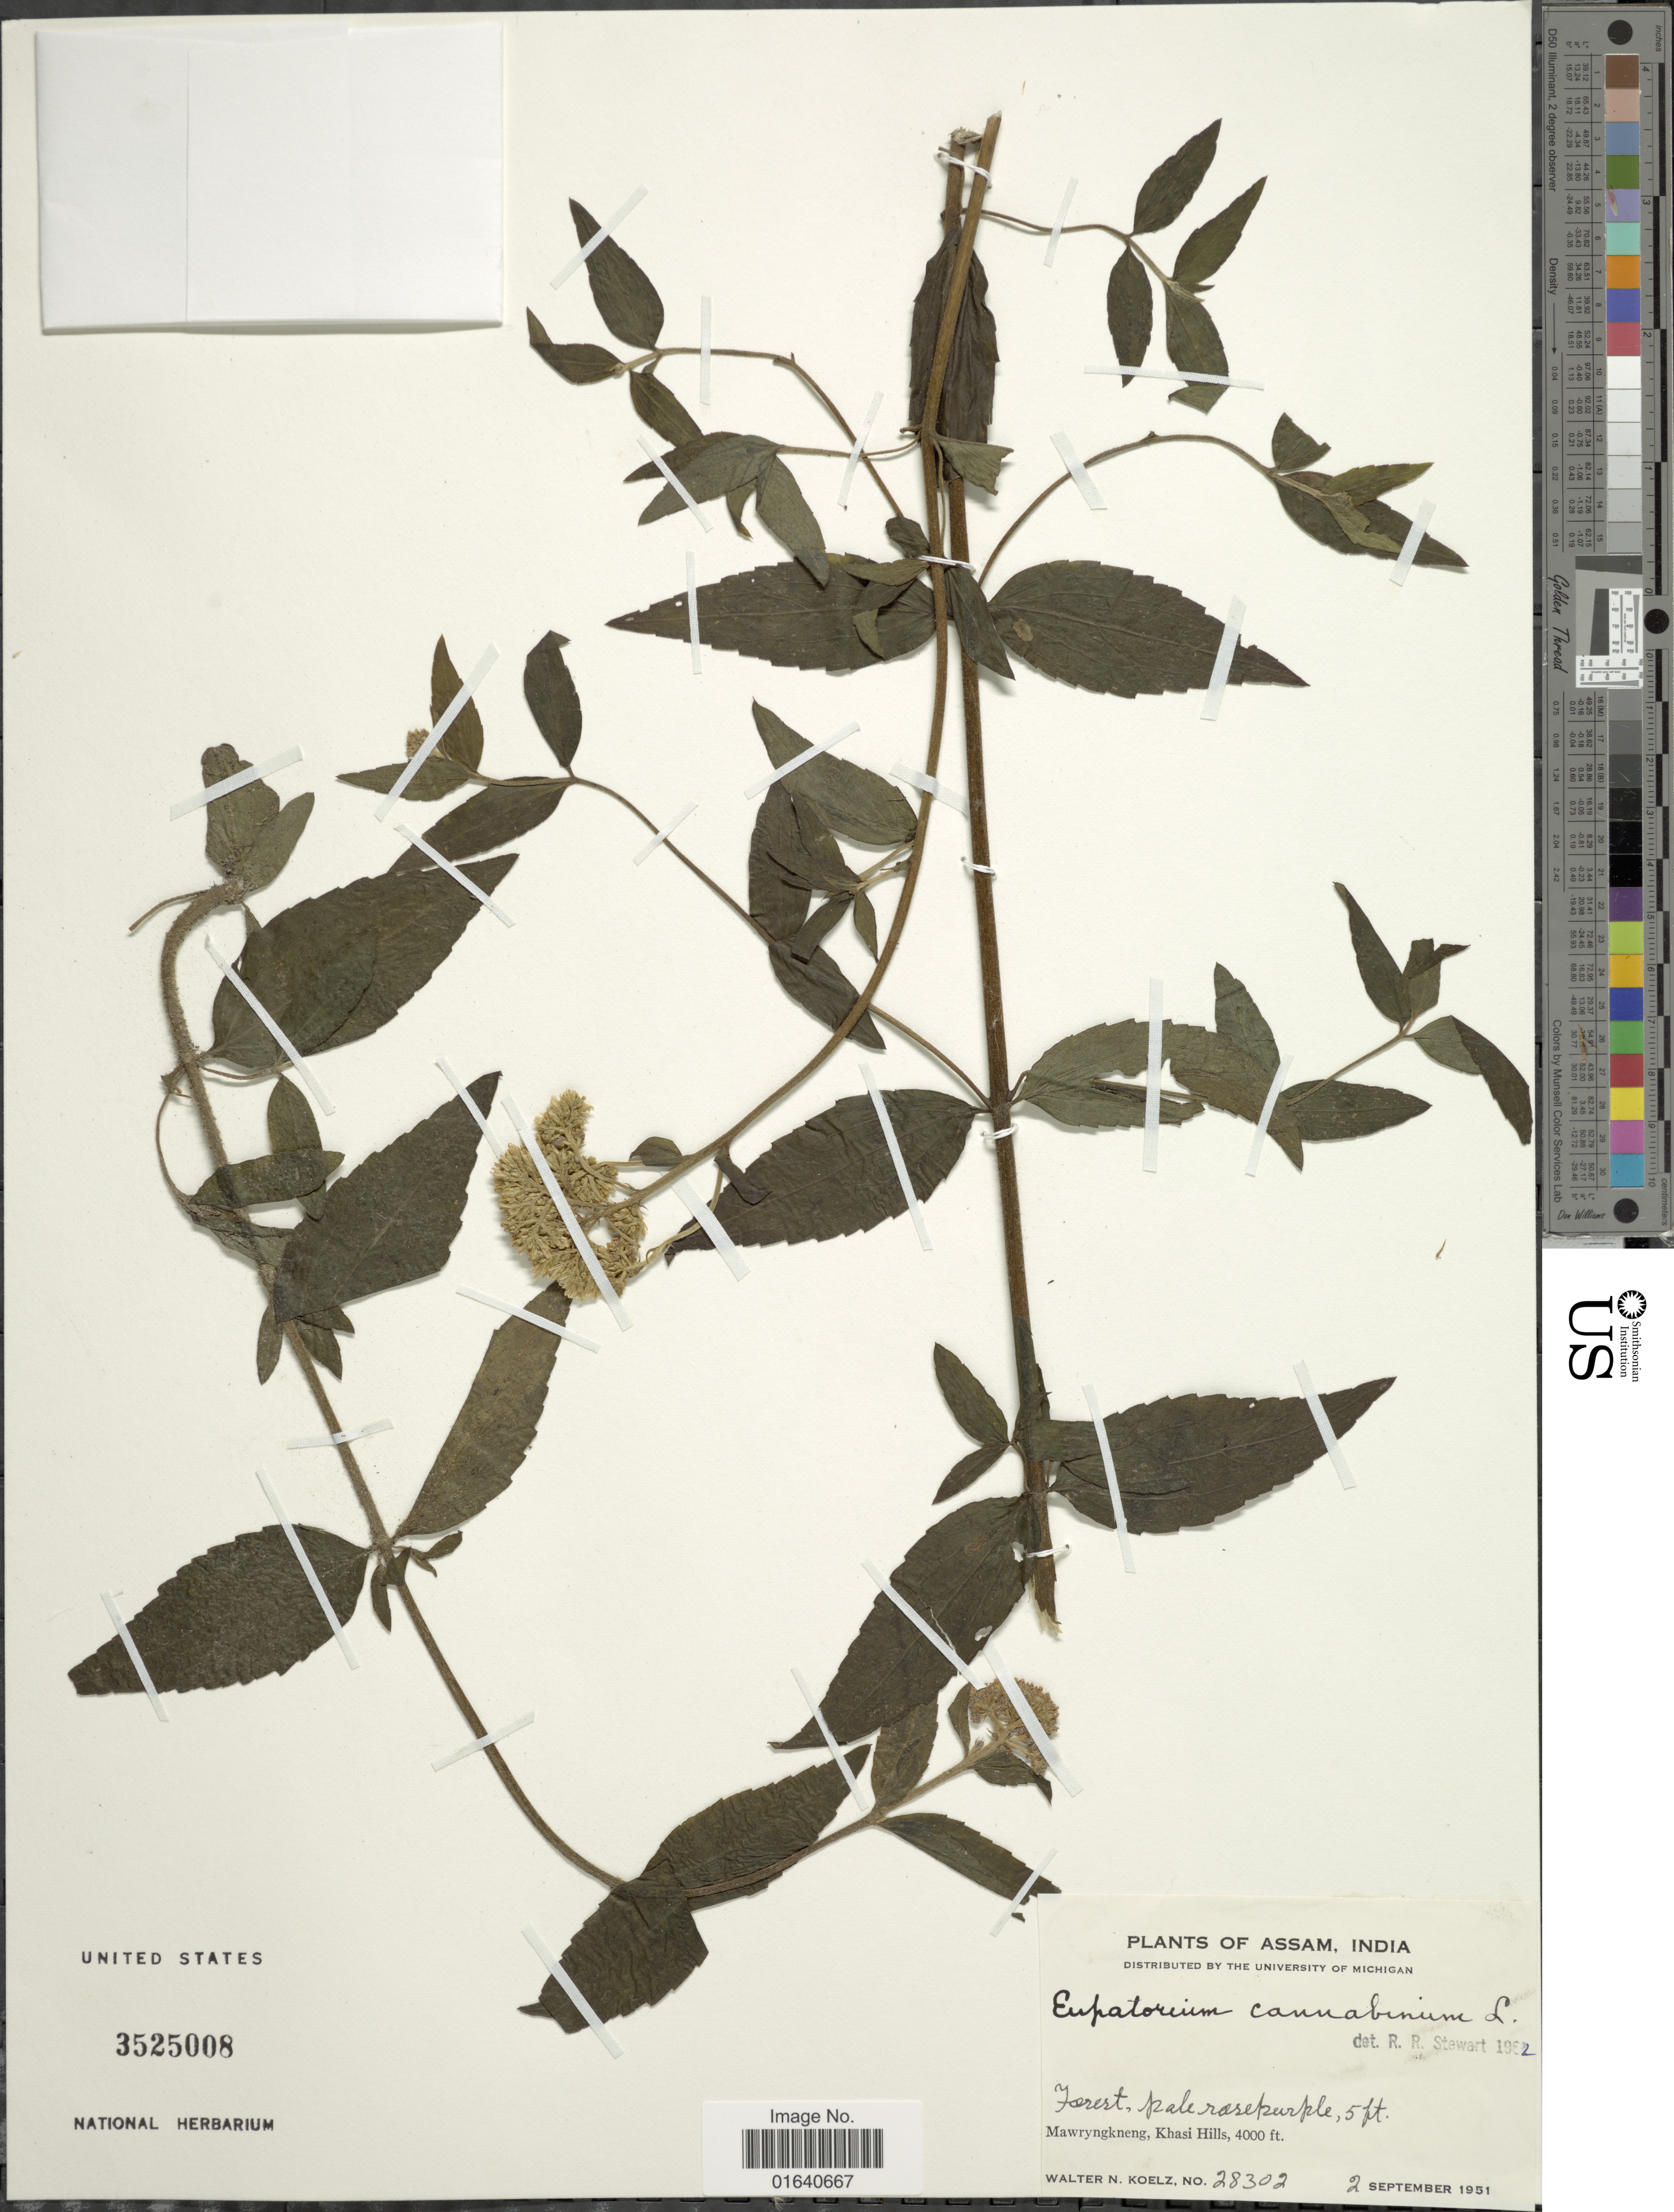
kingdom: Plantae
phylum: Tracheophyta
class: Magnoliopsida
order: Asterales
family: Asteraceae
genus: Eupatorium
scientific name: Eupatorium cannabinum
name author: L.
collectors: W. N. Koelz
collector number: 28302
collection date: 1951-09-02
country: India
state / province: Meghalaya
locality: Forest, pale rosepurple, Mawryngkneng, Khasi Hills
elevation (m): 1219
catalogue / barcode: US 3525008